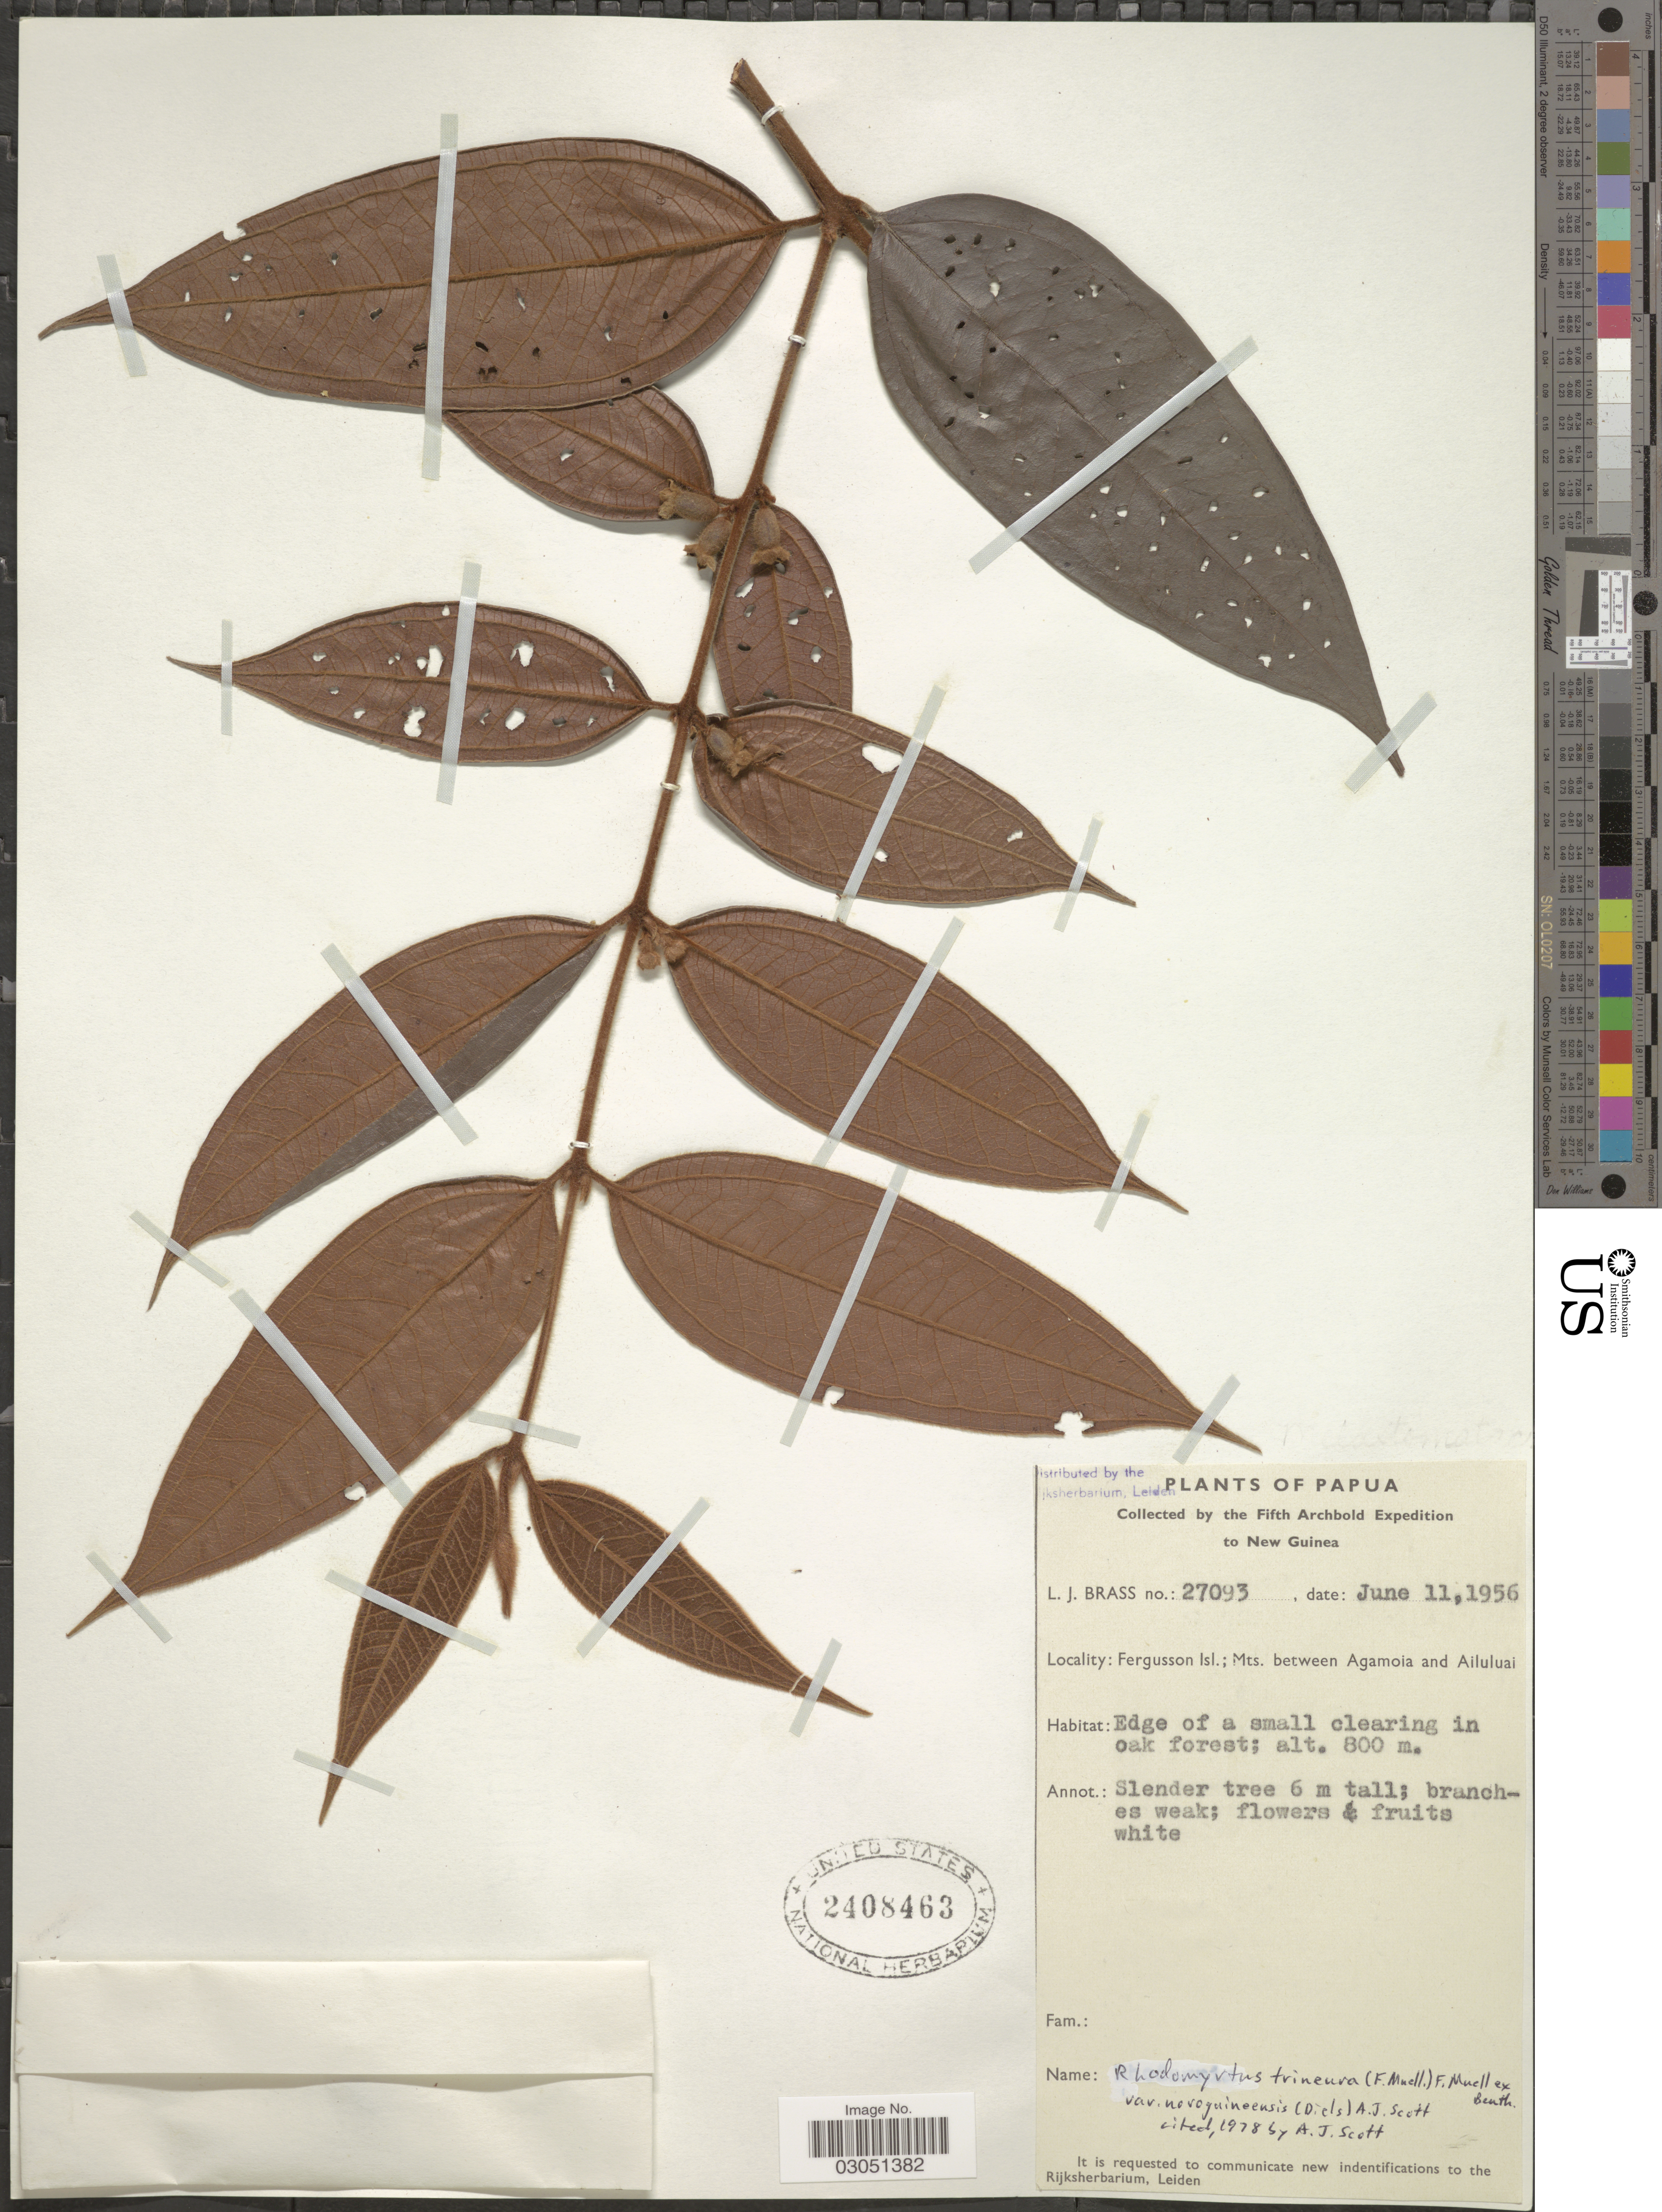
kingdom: Plantae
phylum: Tracheophyta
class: Magnoliopsida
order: Myrtales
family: Myrtaceae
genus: Rhodomyrtus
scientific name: Rhodomyrtus trineura var. novoguineensis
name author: (F. Muell.) F. Muell. ex Benth.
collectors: L. J. Brass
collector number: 27093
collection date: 1956-06-11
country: Papua New Guinea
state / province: Milne Bay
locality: New Guinea, Fergusson Isl.; Mts. between Agamoia and Ailuluai.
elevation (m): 800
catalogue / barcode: US 2408463